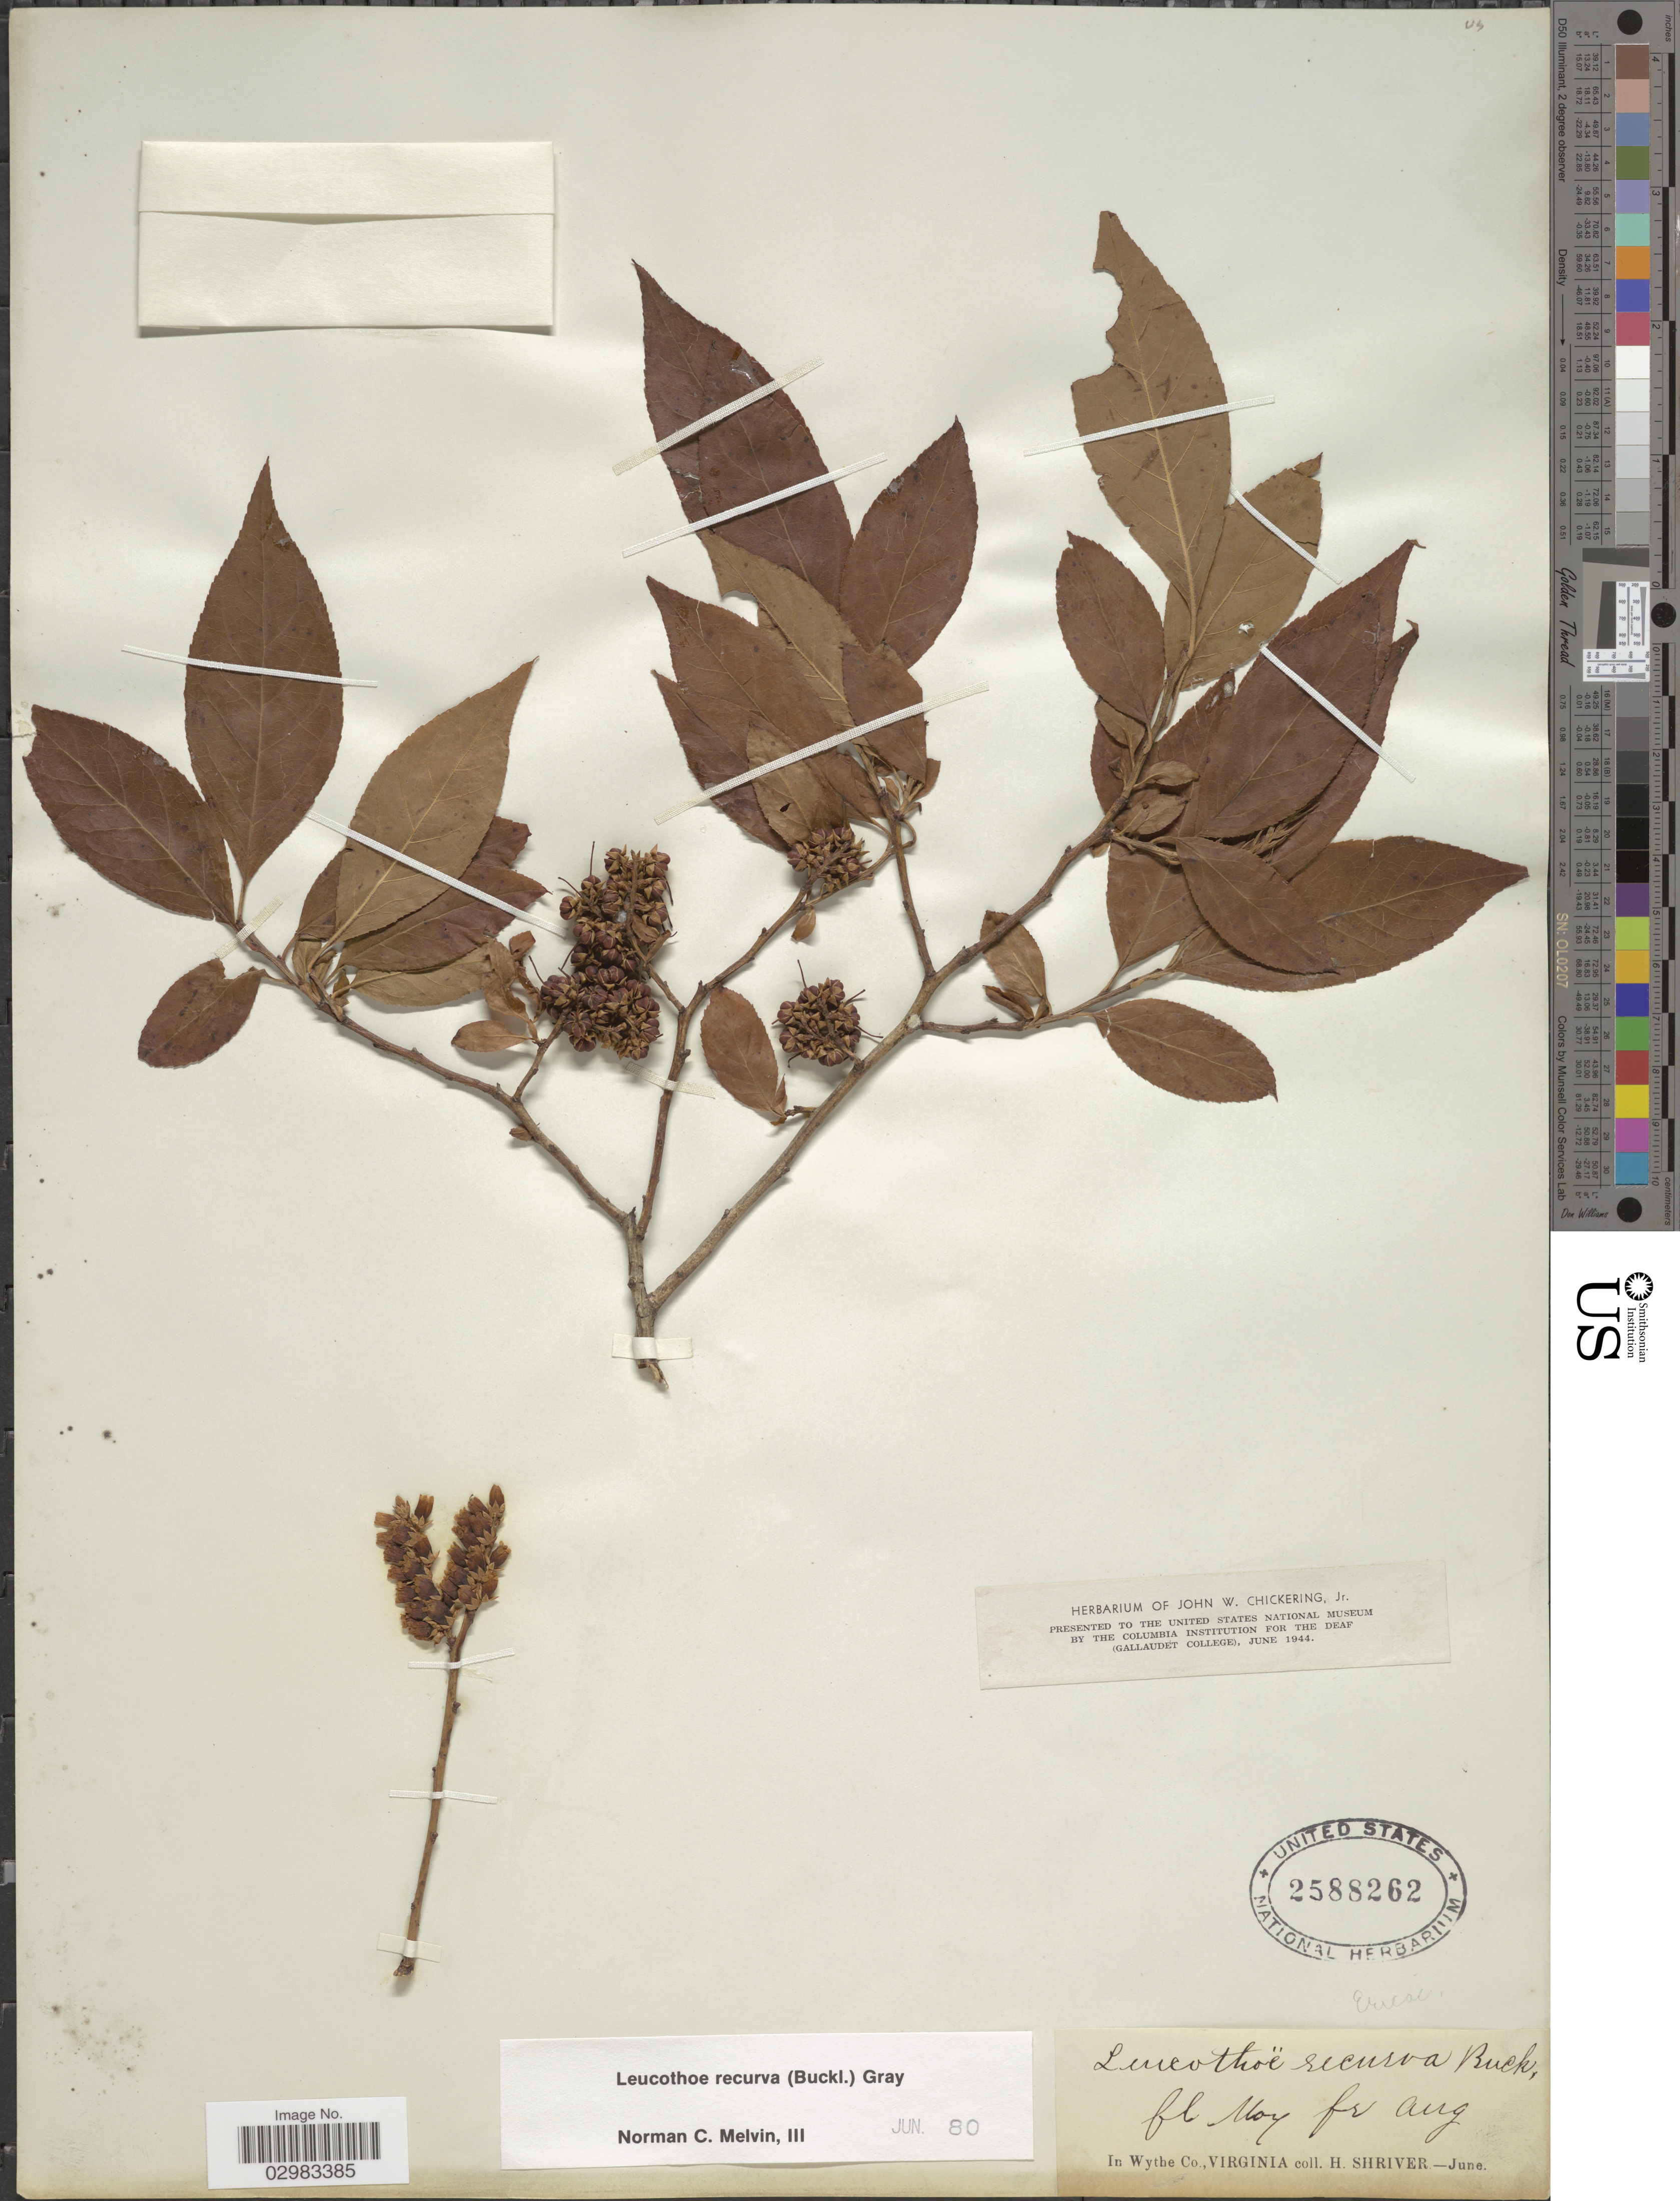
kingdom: Plantae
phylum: Tracheophyta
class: Magnoliopsida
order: Ericales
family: Ericaceae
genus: Leucothoe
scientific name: Leucothoë recurva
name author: (Buckley) A. Gray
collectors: H. Shriver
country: United States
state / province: Virginia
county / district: Wythe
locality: In Wythe Co.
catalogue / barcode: US 2588262